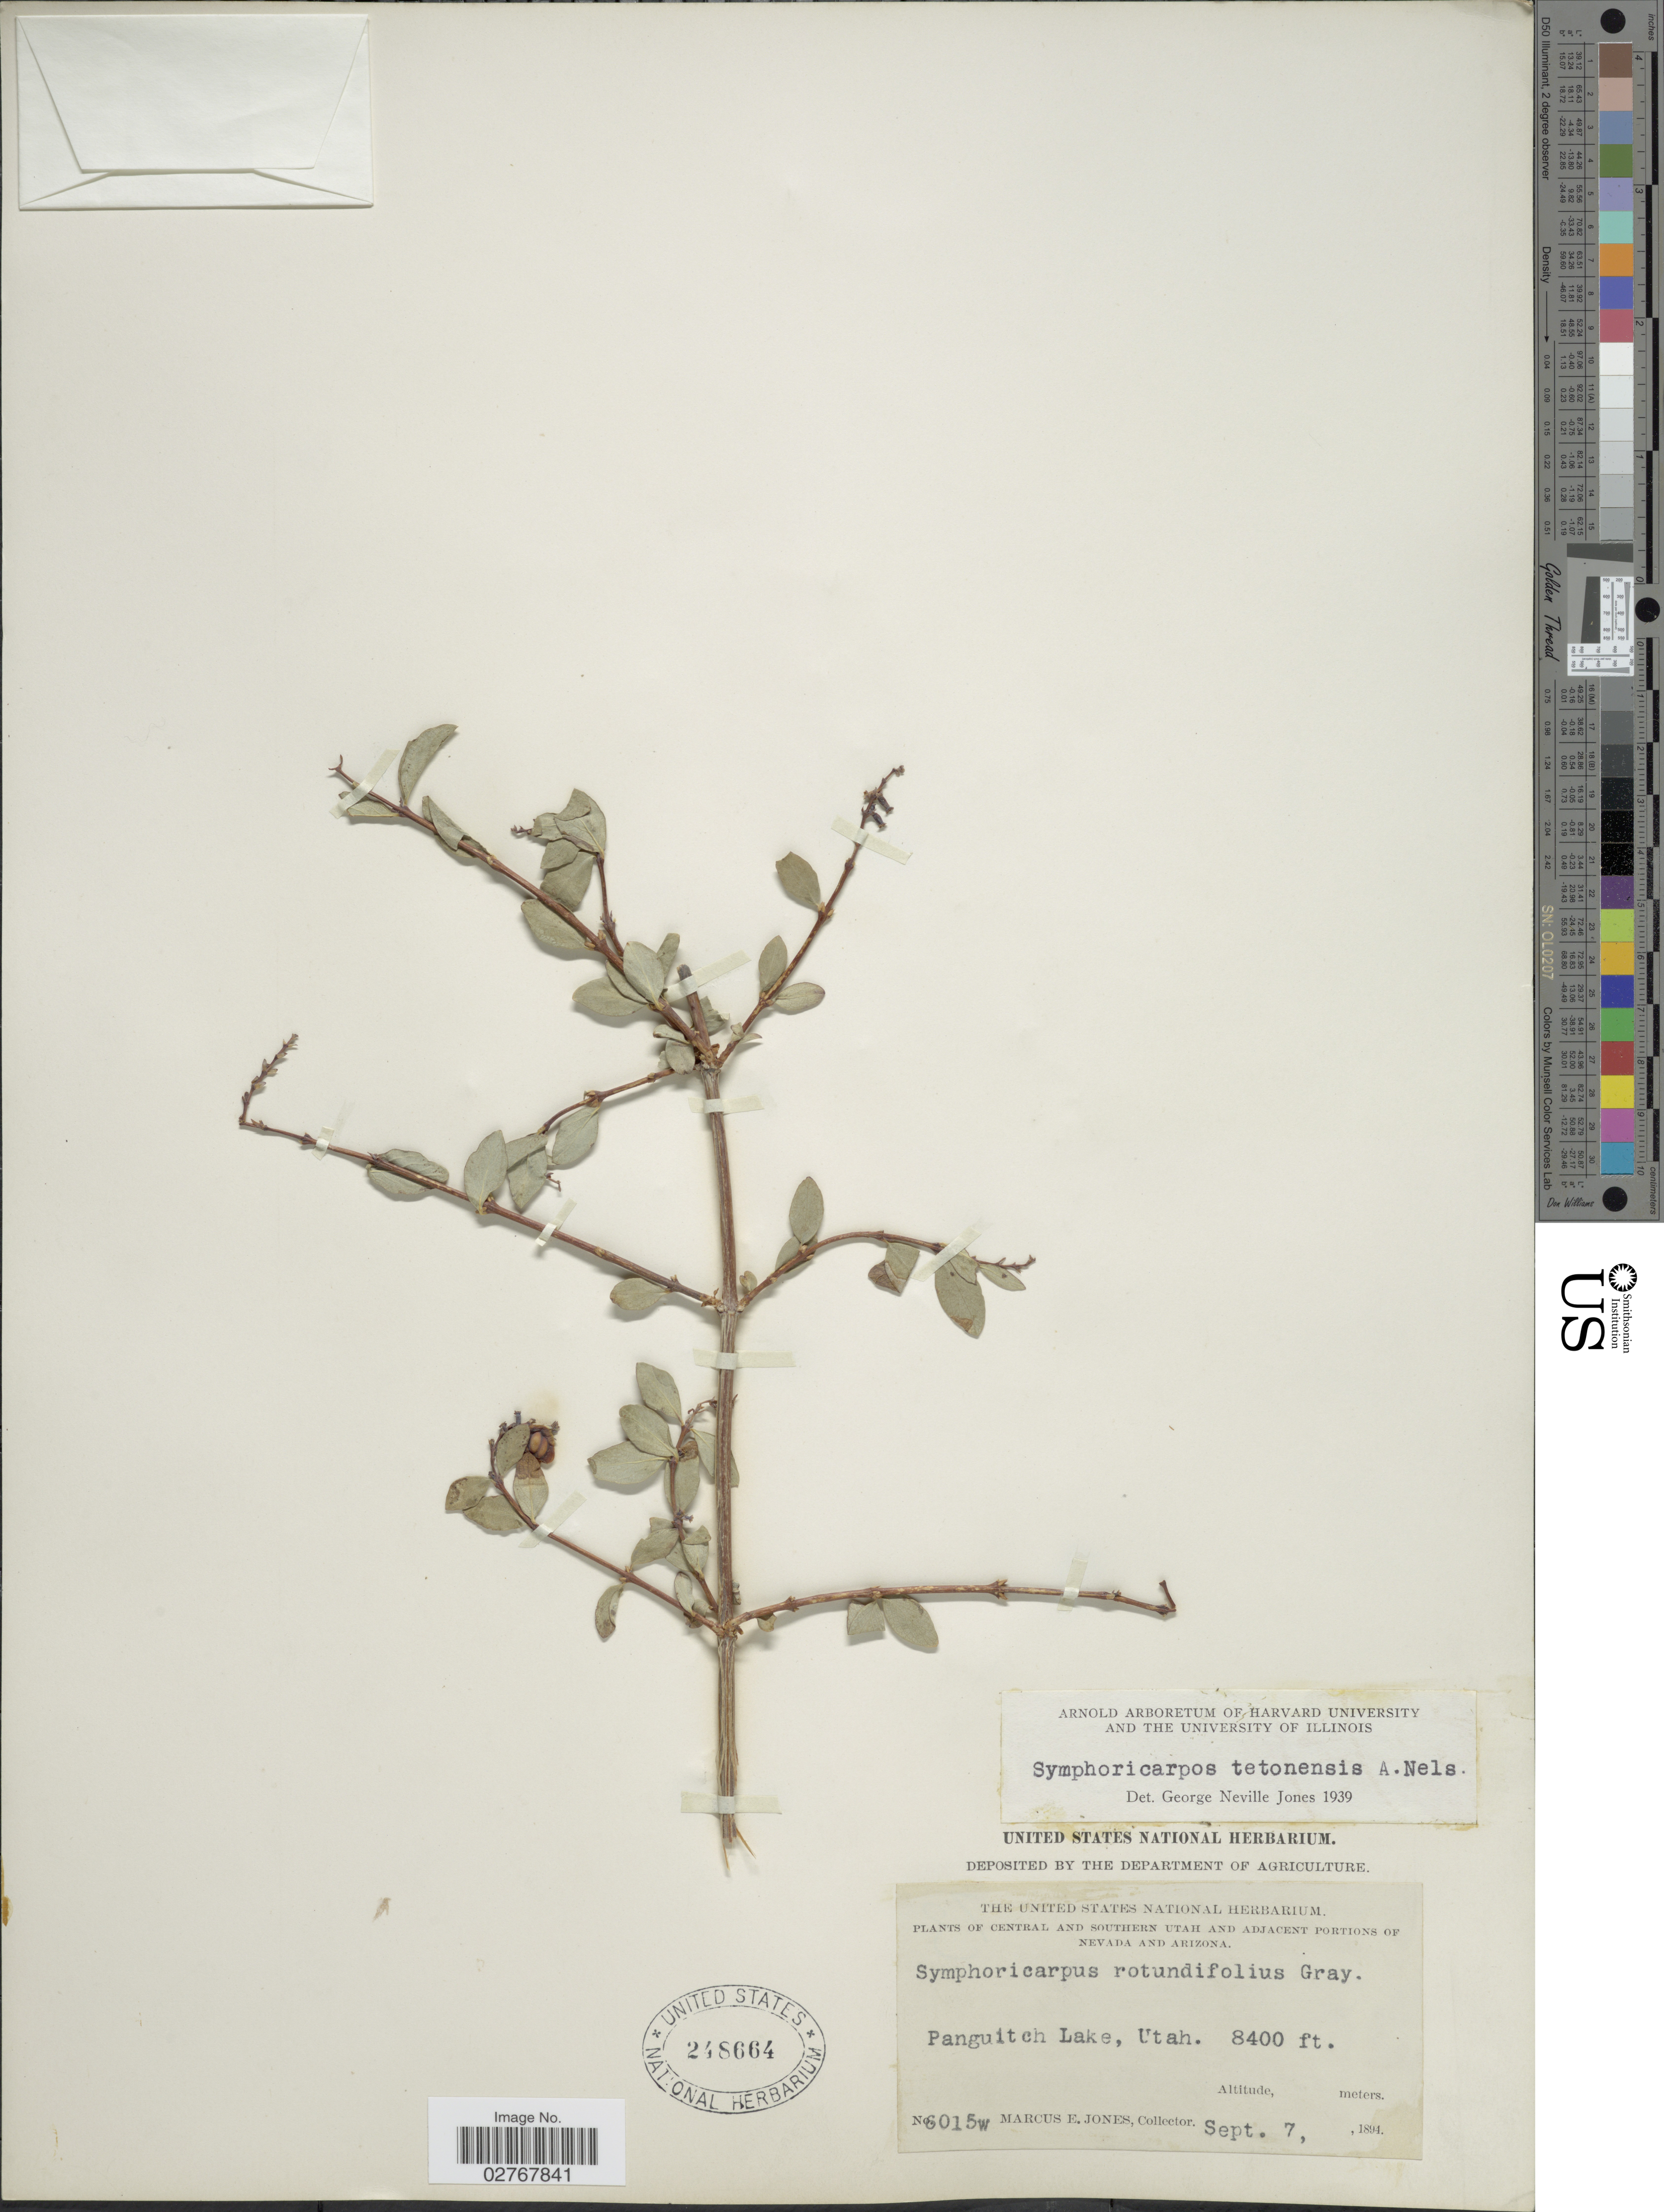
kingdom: Plantae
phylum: Tracheophyta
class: Magnoliopsida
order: Dipsacales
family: Caprifoliaceae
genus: Symphoricarpos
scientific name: Symphoricarpos tetonensis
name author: A. Nelson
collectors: M. E. Jones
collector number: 6015w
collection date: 1894-09-07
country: United States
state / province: Utah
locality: Panguitch Lake, Central and Southern Utah.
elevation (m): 2560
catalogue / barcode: US 248664